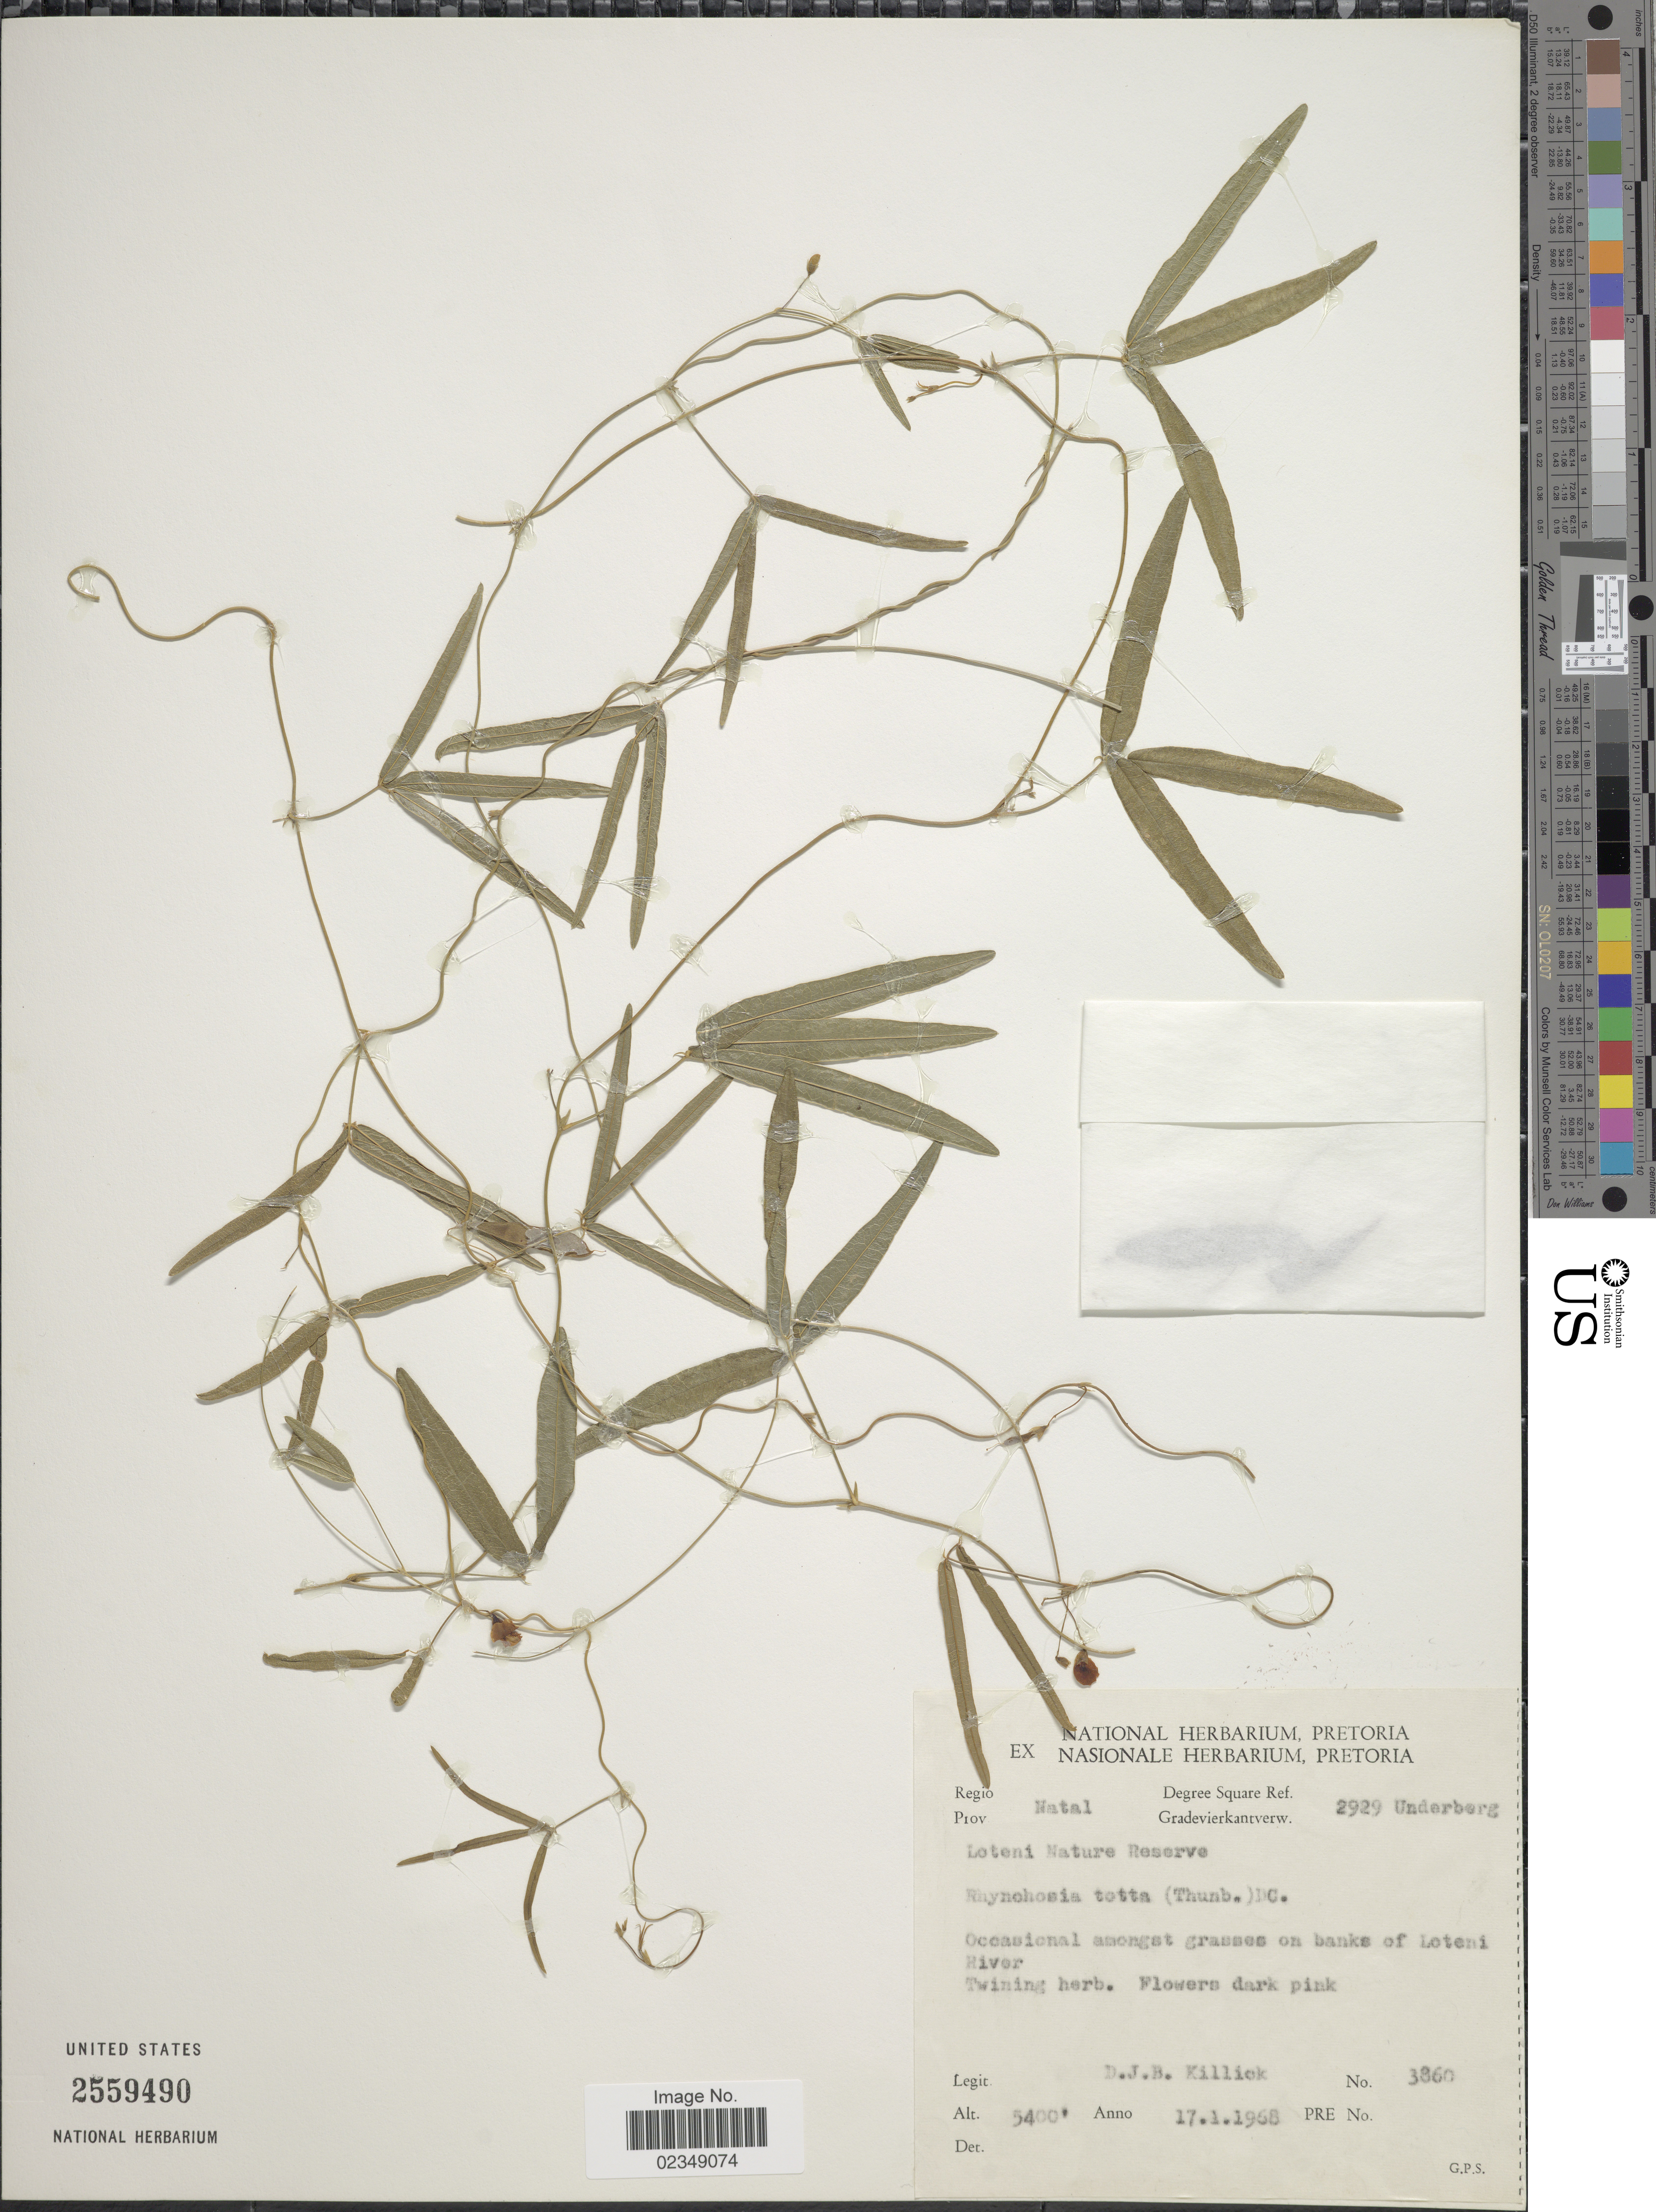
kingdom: Plantae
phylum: Tracheophyta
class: Magnoliopsida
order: Fabales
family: Fabaceae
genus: Rhynchosia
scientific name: Rhynchosia totta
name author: DC.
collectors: D. Killick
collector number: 3860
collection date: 1968-01-17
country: South Africa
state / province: KwaZulu-Natal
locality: Occasional amongst grasses on banks of Loteni River, Prov. Natal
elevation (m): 1646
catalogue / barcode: US 2559490